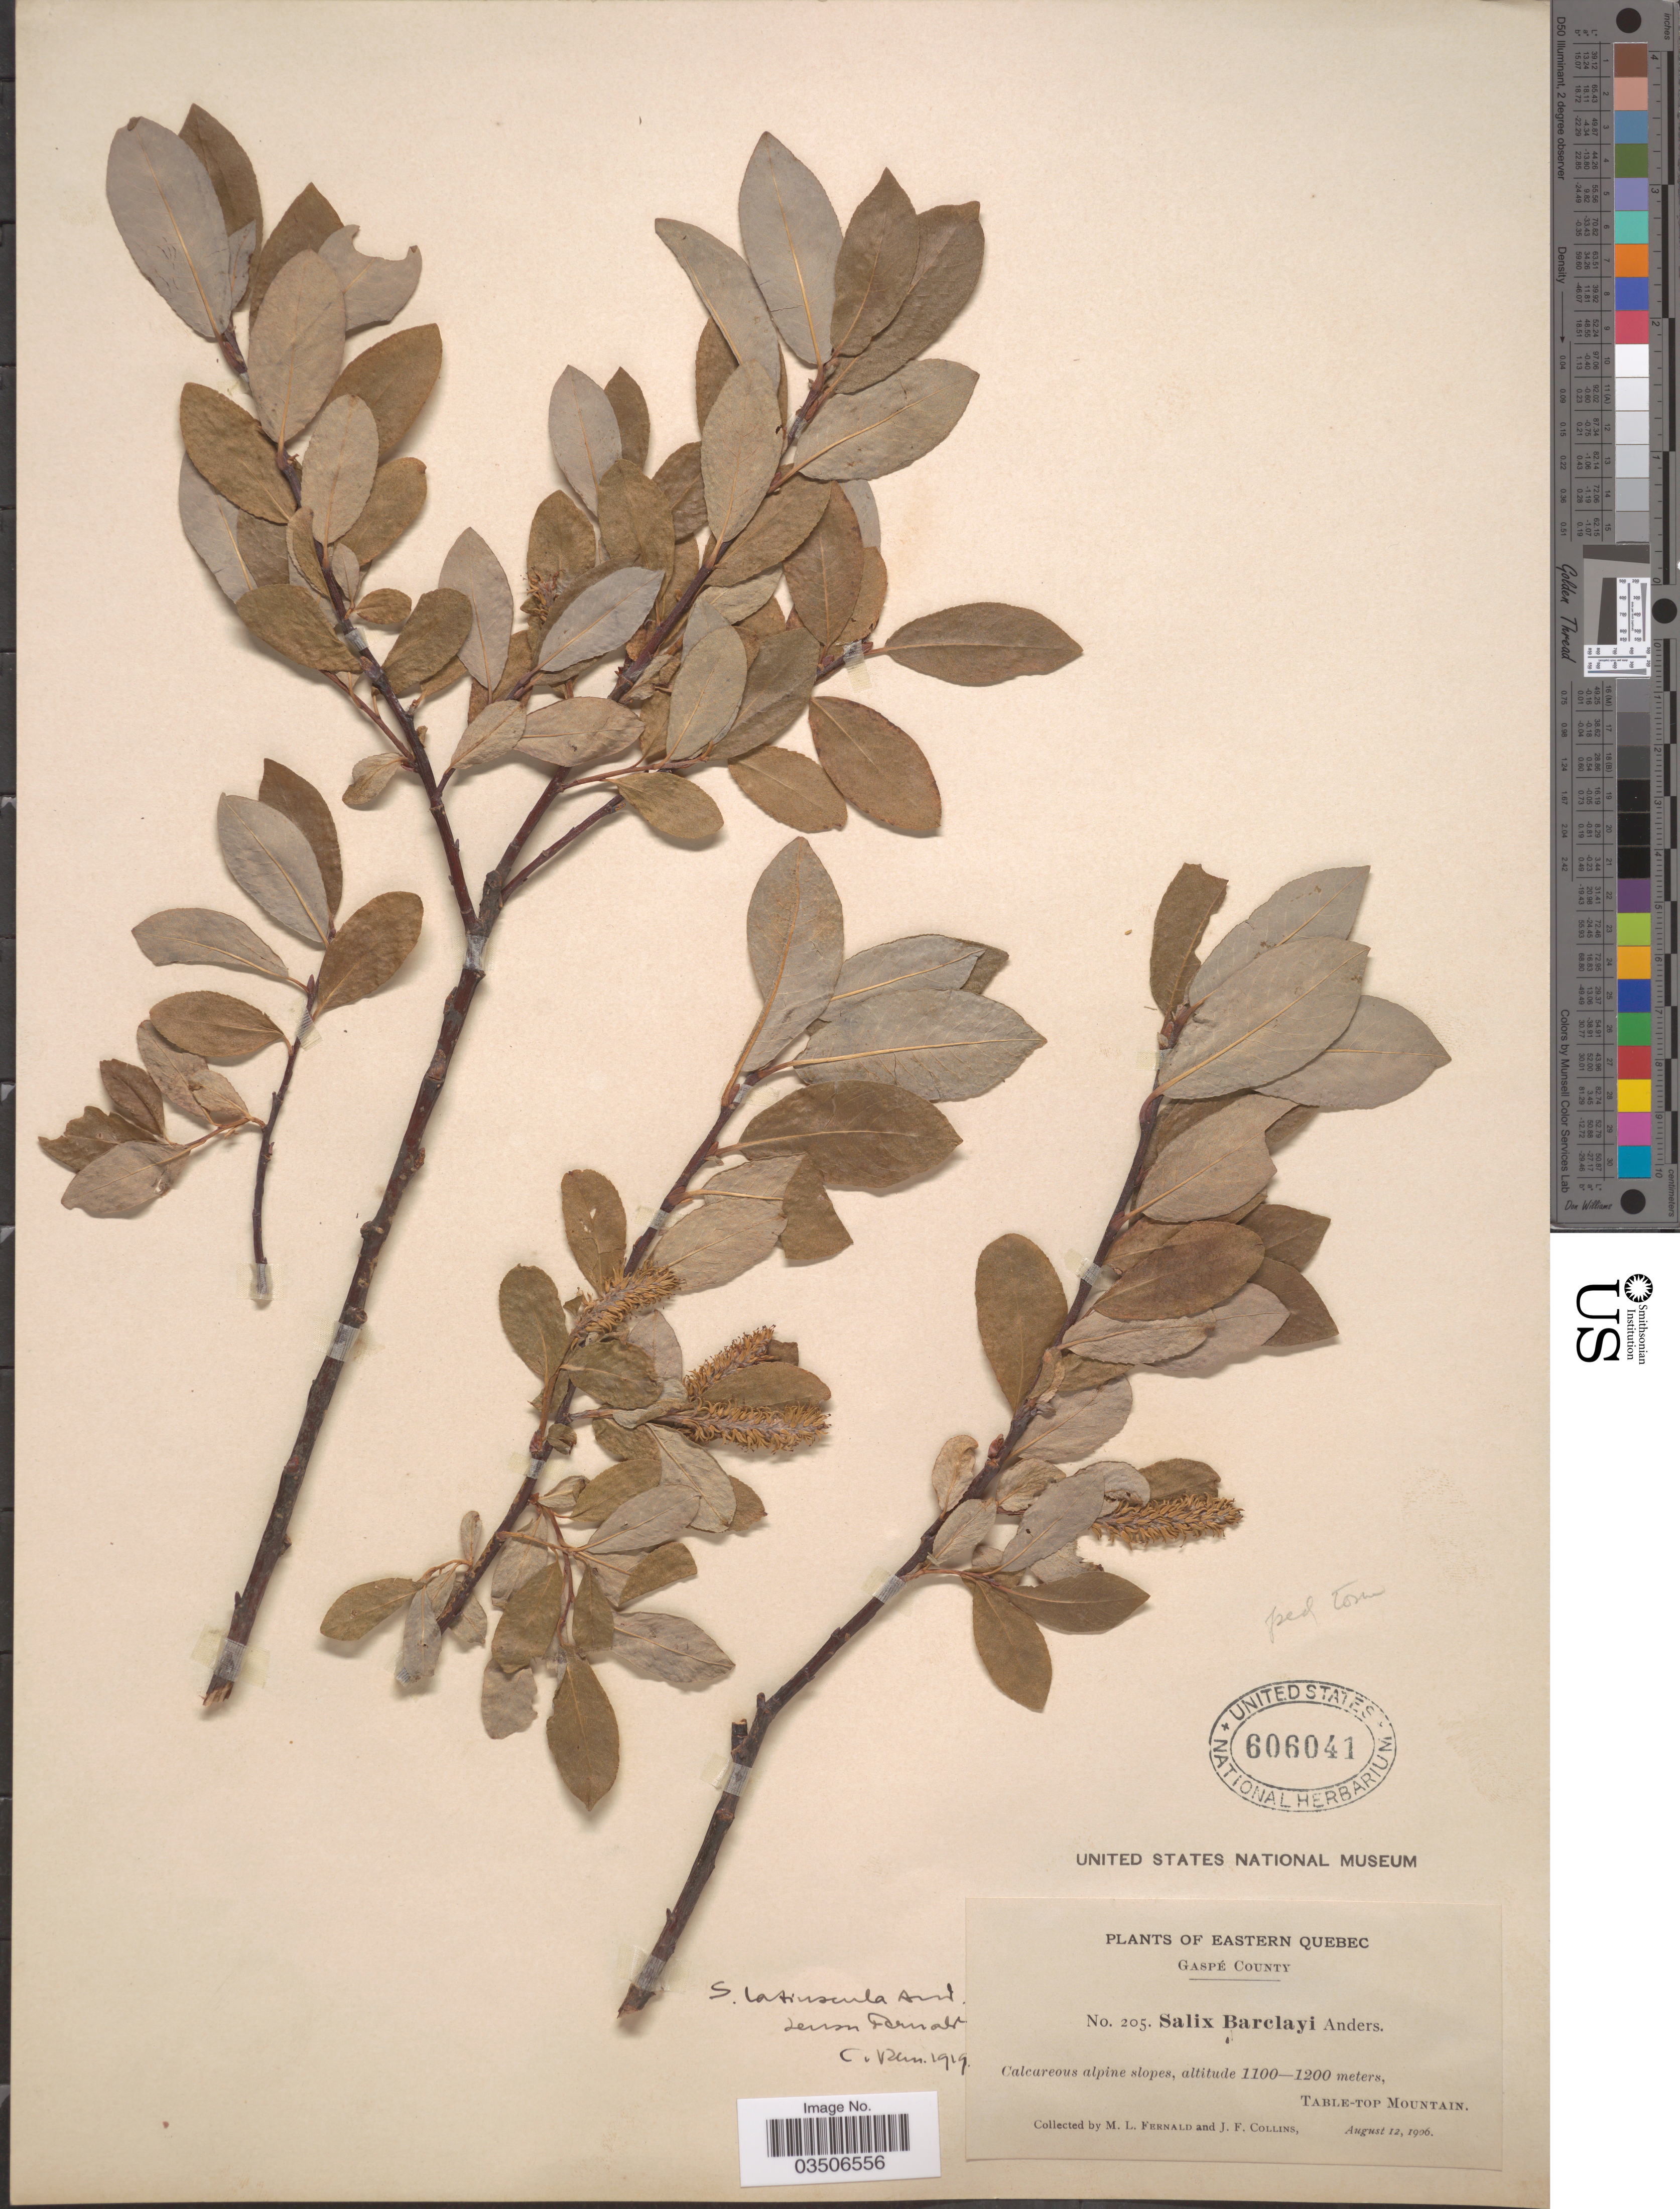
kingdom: Plantae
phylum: Tracheophyta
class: Magnoliopsida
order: Malpighiales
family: Salicaceae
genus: Salix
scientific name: Salix cordata x S. sericea Marshall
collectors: M. L. Fernald & J. Collins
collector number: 205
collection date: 1906-08-12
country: Canada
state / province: Quebec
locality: Eastern Quebec. Gaspé County. Calcareous alpine slopes, Table-Top Mountain.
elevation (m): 1100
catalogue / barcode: US 606041